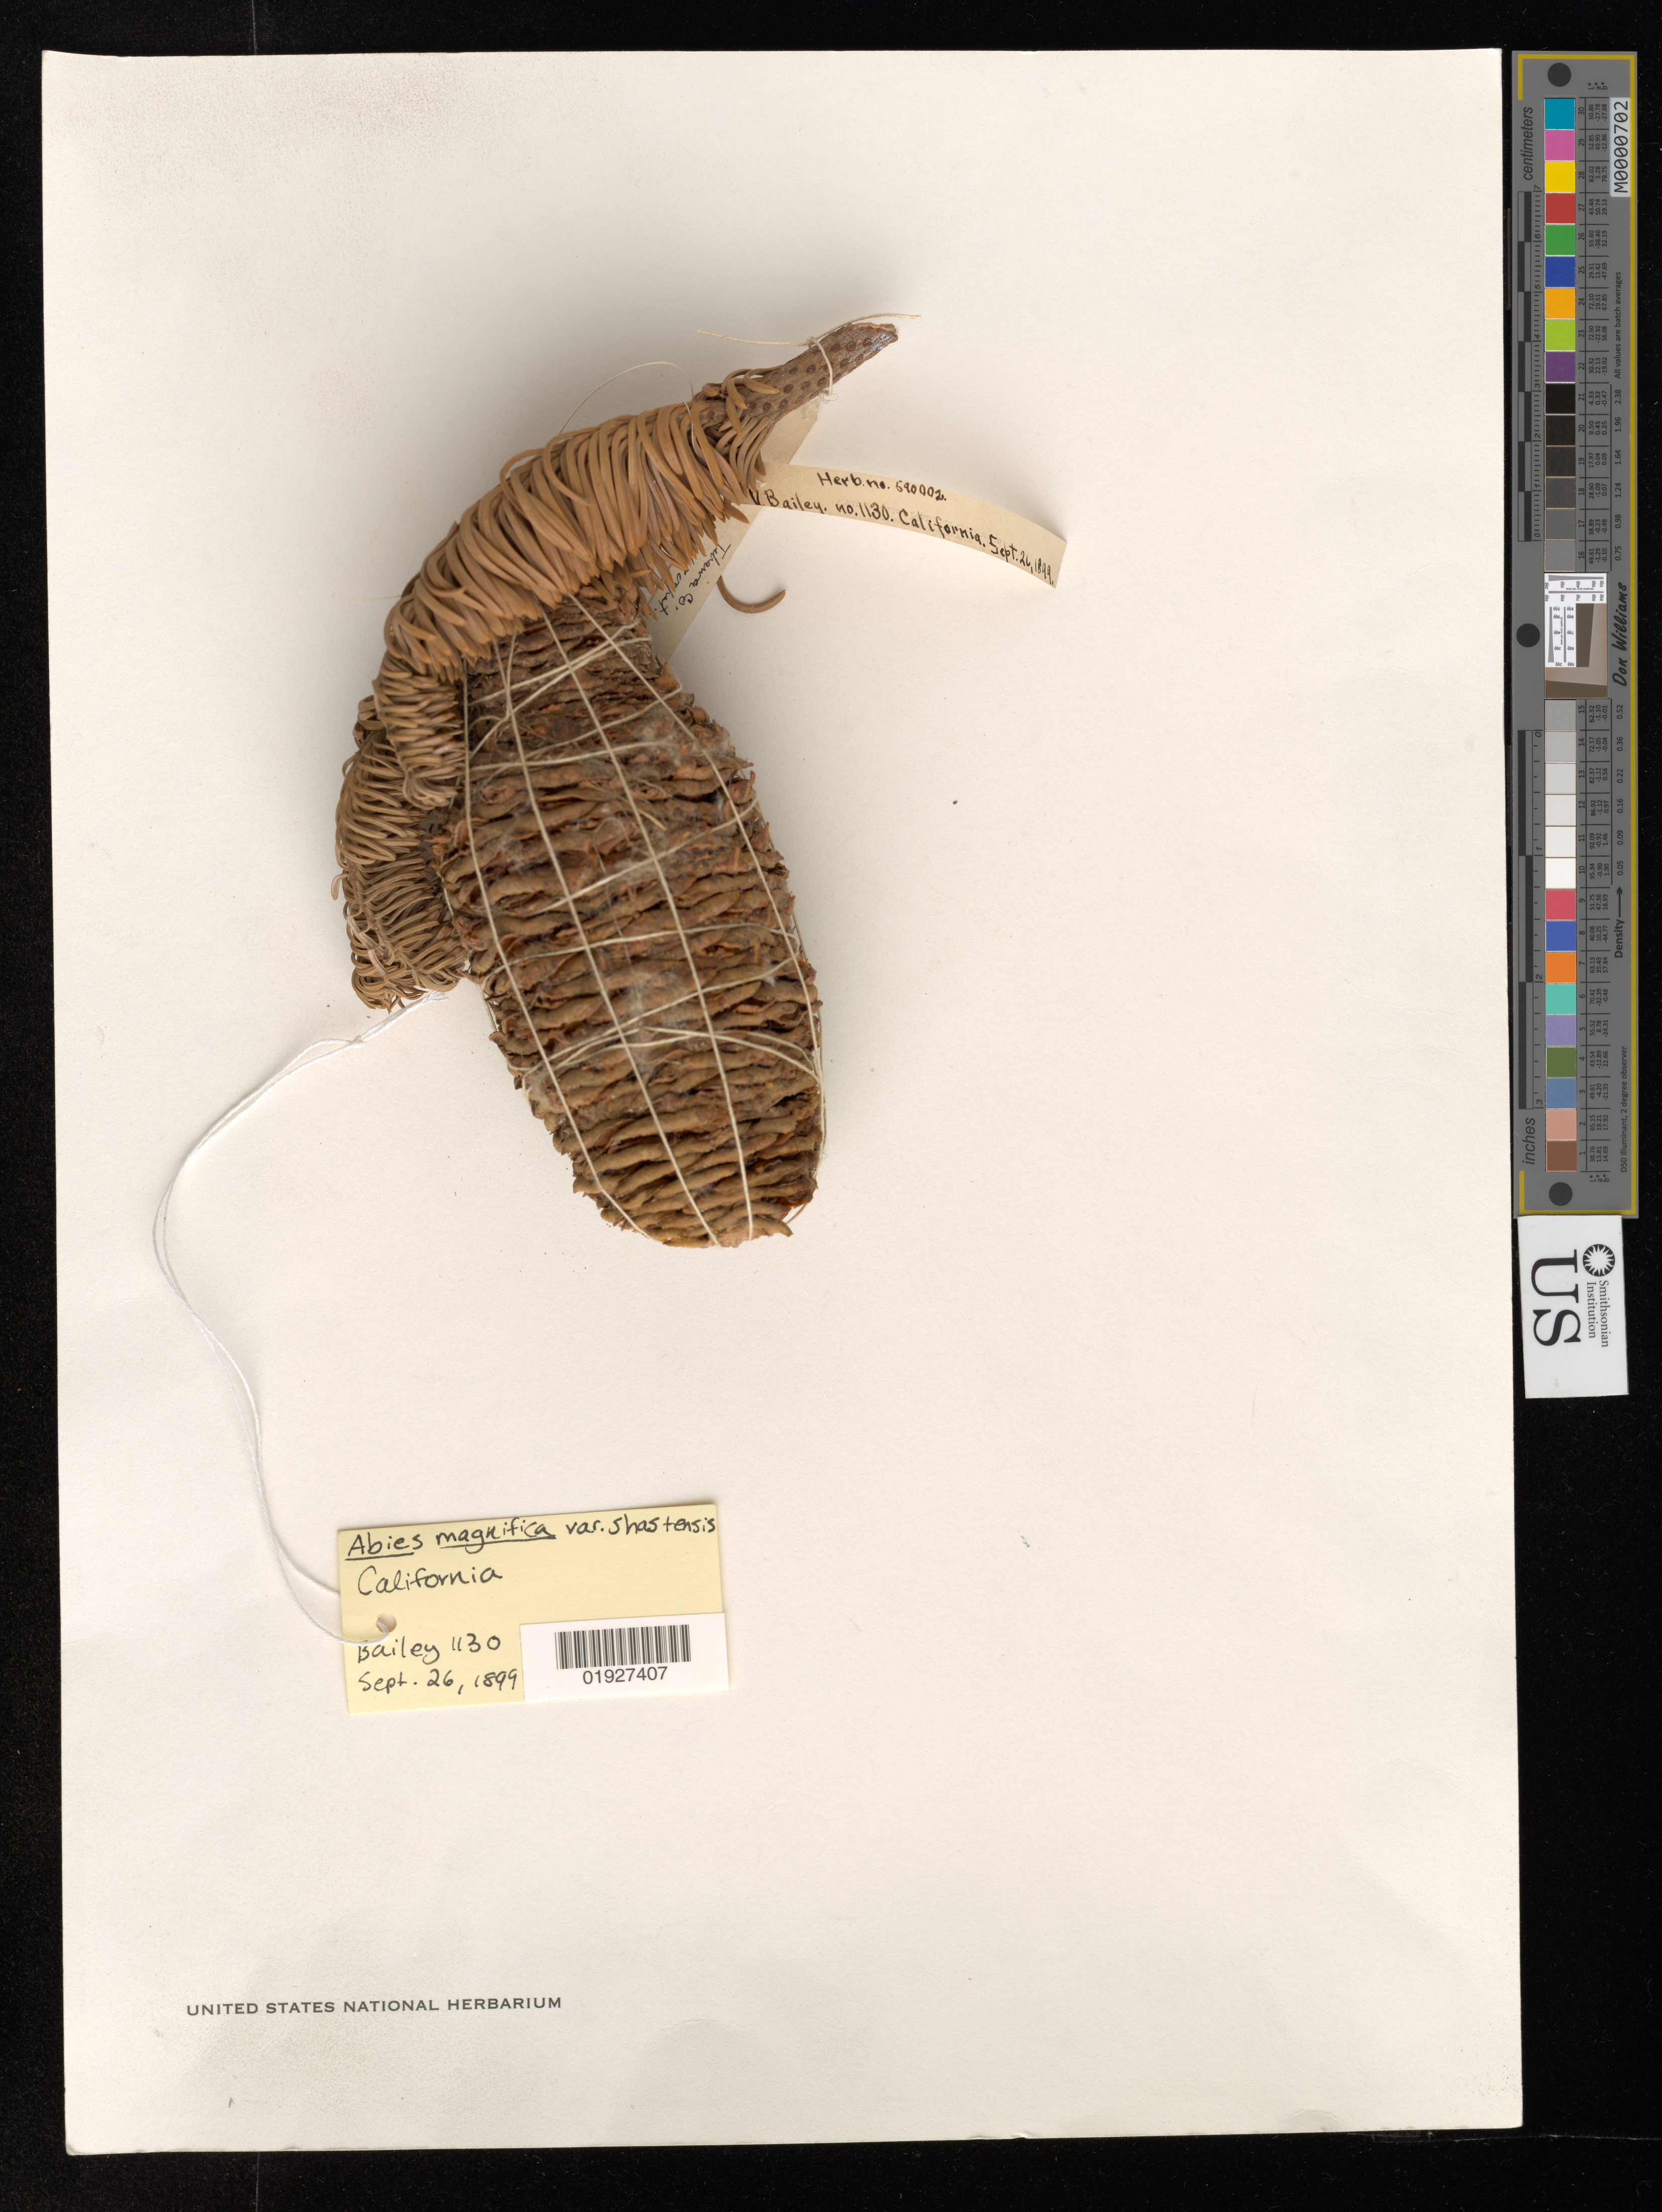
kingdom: Plantae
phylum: Tracheophyta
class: Pinopsida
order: Pinales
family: Pinaceae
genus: Abies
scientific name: Abies magnifica var. shastensis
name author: Lemmon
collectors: V. Bailey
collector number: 1130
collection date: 1899-09-26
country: United States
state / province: California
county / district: Tehana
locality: Grindstone Creek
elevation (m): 2042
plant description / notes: Herb. no. 590002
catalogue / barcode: US 590002